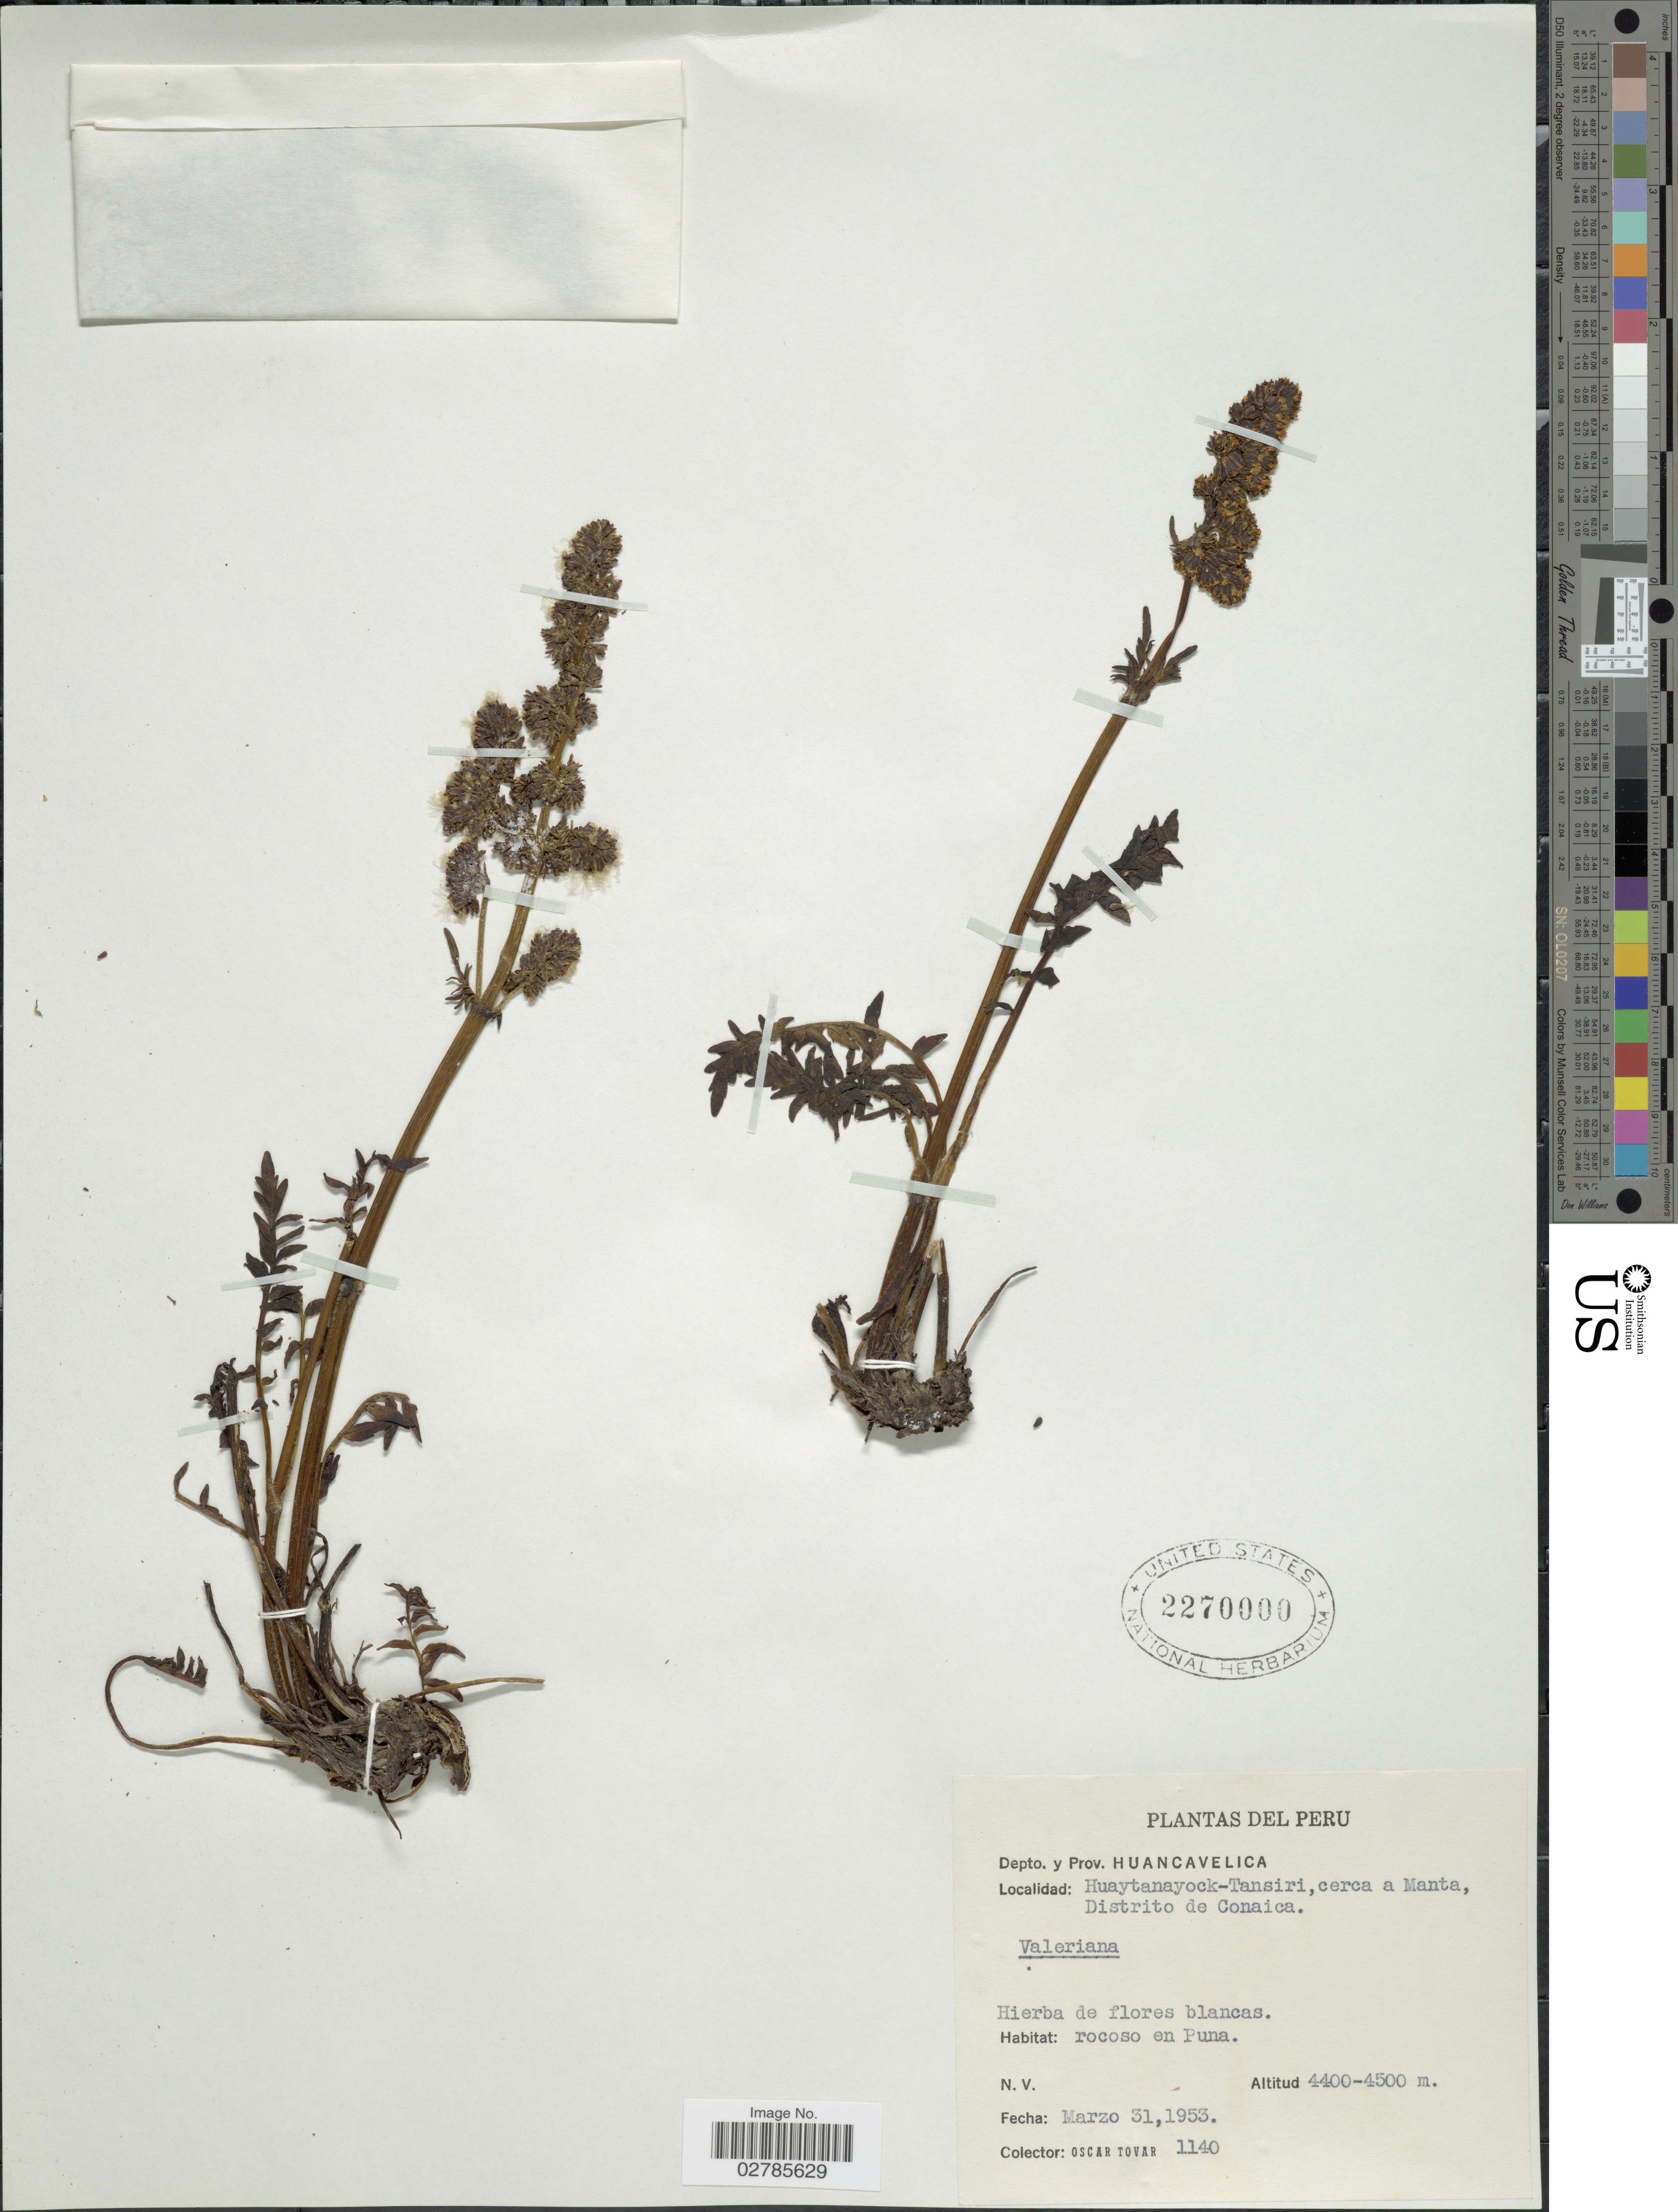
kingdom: Plantae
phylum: Tracheophyta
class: Magnoliopsida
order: Dipsacales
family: Caprifoliaceae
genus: Valeriana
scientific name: Valeriana sp.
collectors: Ó. Tovar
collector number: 1140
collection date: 1953-03-31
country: Peru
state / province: Huancavelica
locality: Depto. y Prov. Huancavelica, Huaytanayock-Tansiri, cerca a Manta, Distrito de Conaica, rocoso en Puna.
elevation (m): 4400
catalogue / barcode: US 2270000